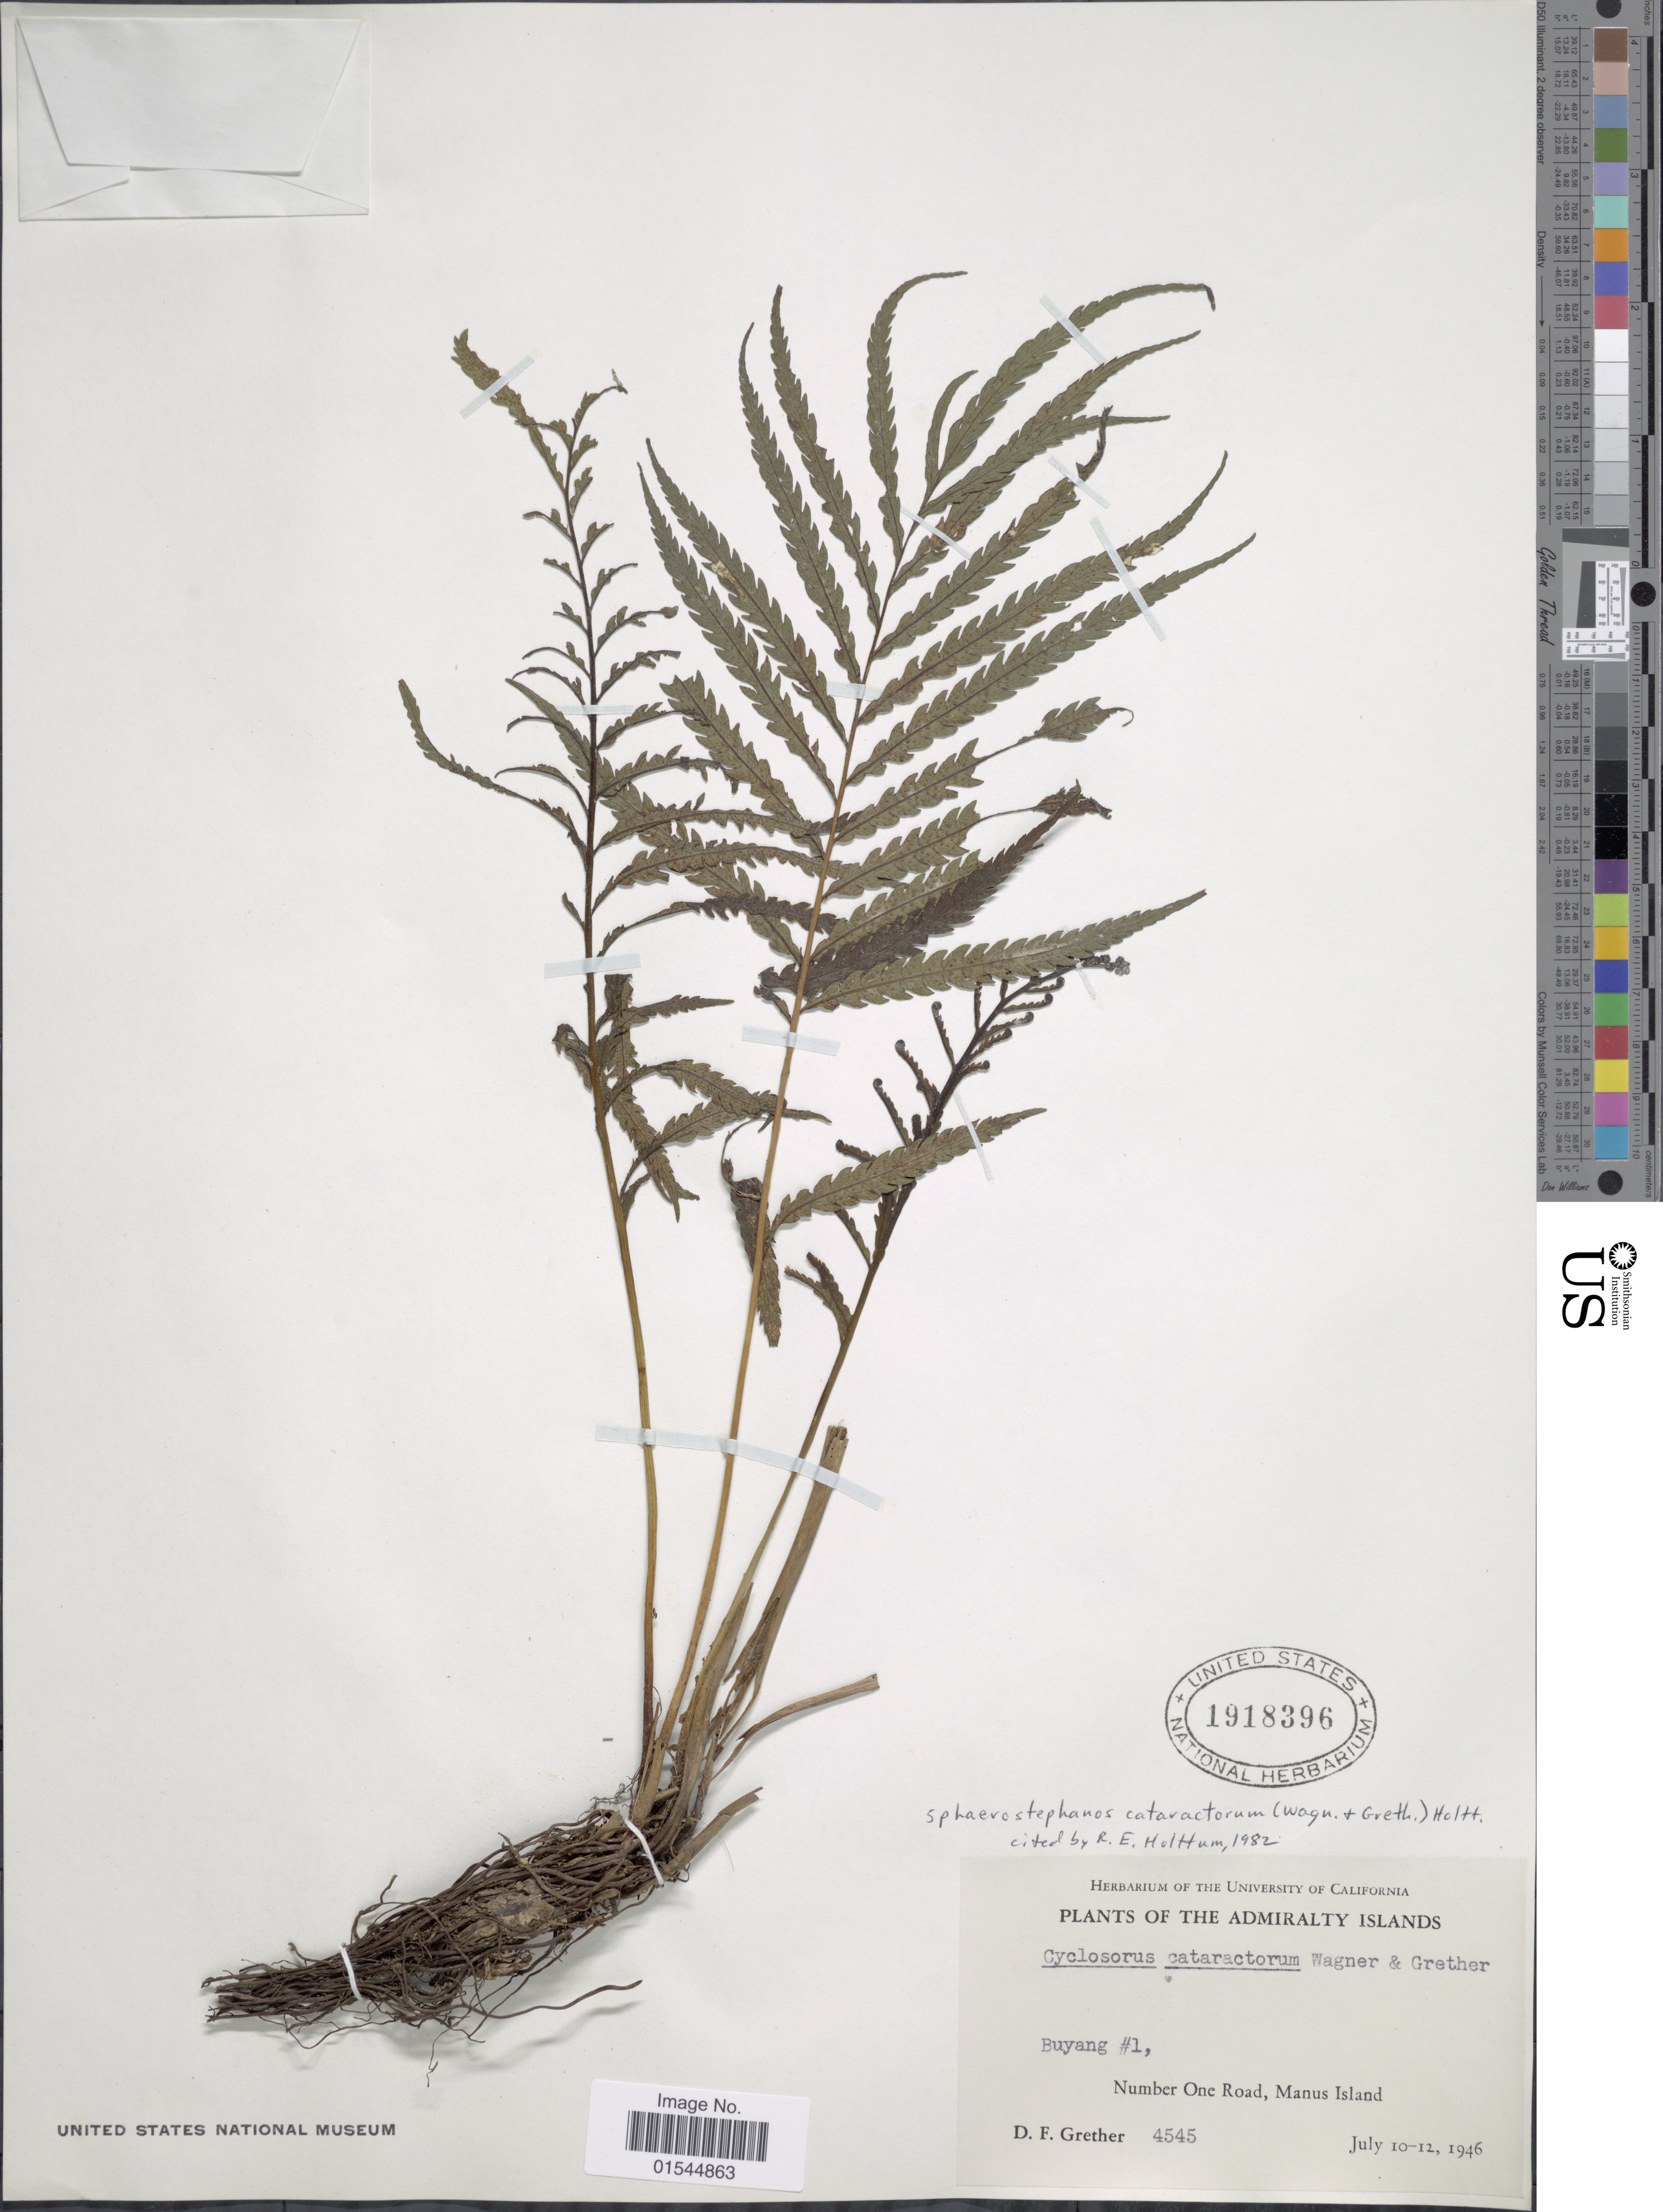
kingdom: Plantae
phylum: Tracheophyta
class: Polypodiopsida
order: Polypodiales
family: Thelypteridaceae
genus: Sphaerostephanos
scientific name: Sphaerostephanos cataractorum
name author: (W.H. Wagner & Grether) Holttum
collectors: D. F. Grether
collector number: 4545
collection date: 1946-07-10/1946-07-12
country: Papua New Guinea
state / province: Manus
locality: Admiralty Islands, Buyang #1, Number One Road, Manus Island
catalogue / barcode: US 1918396